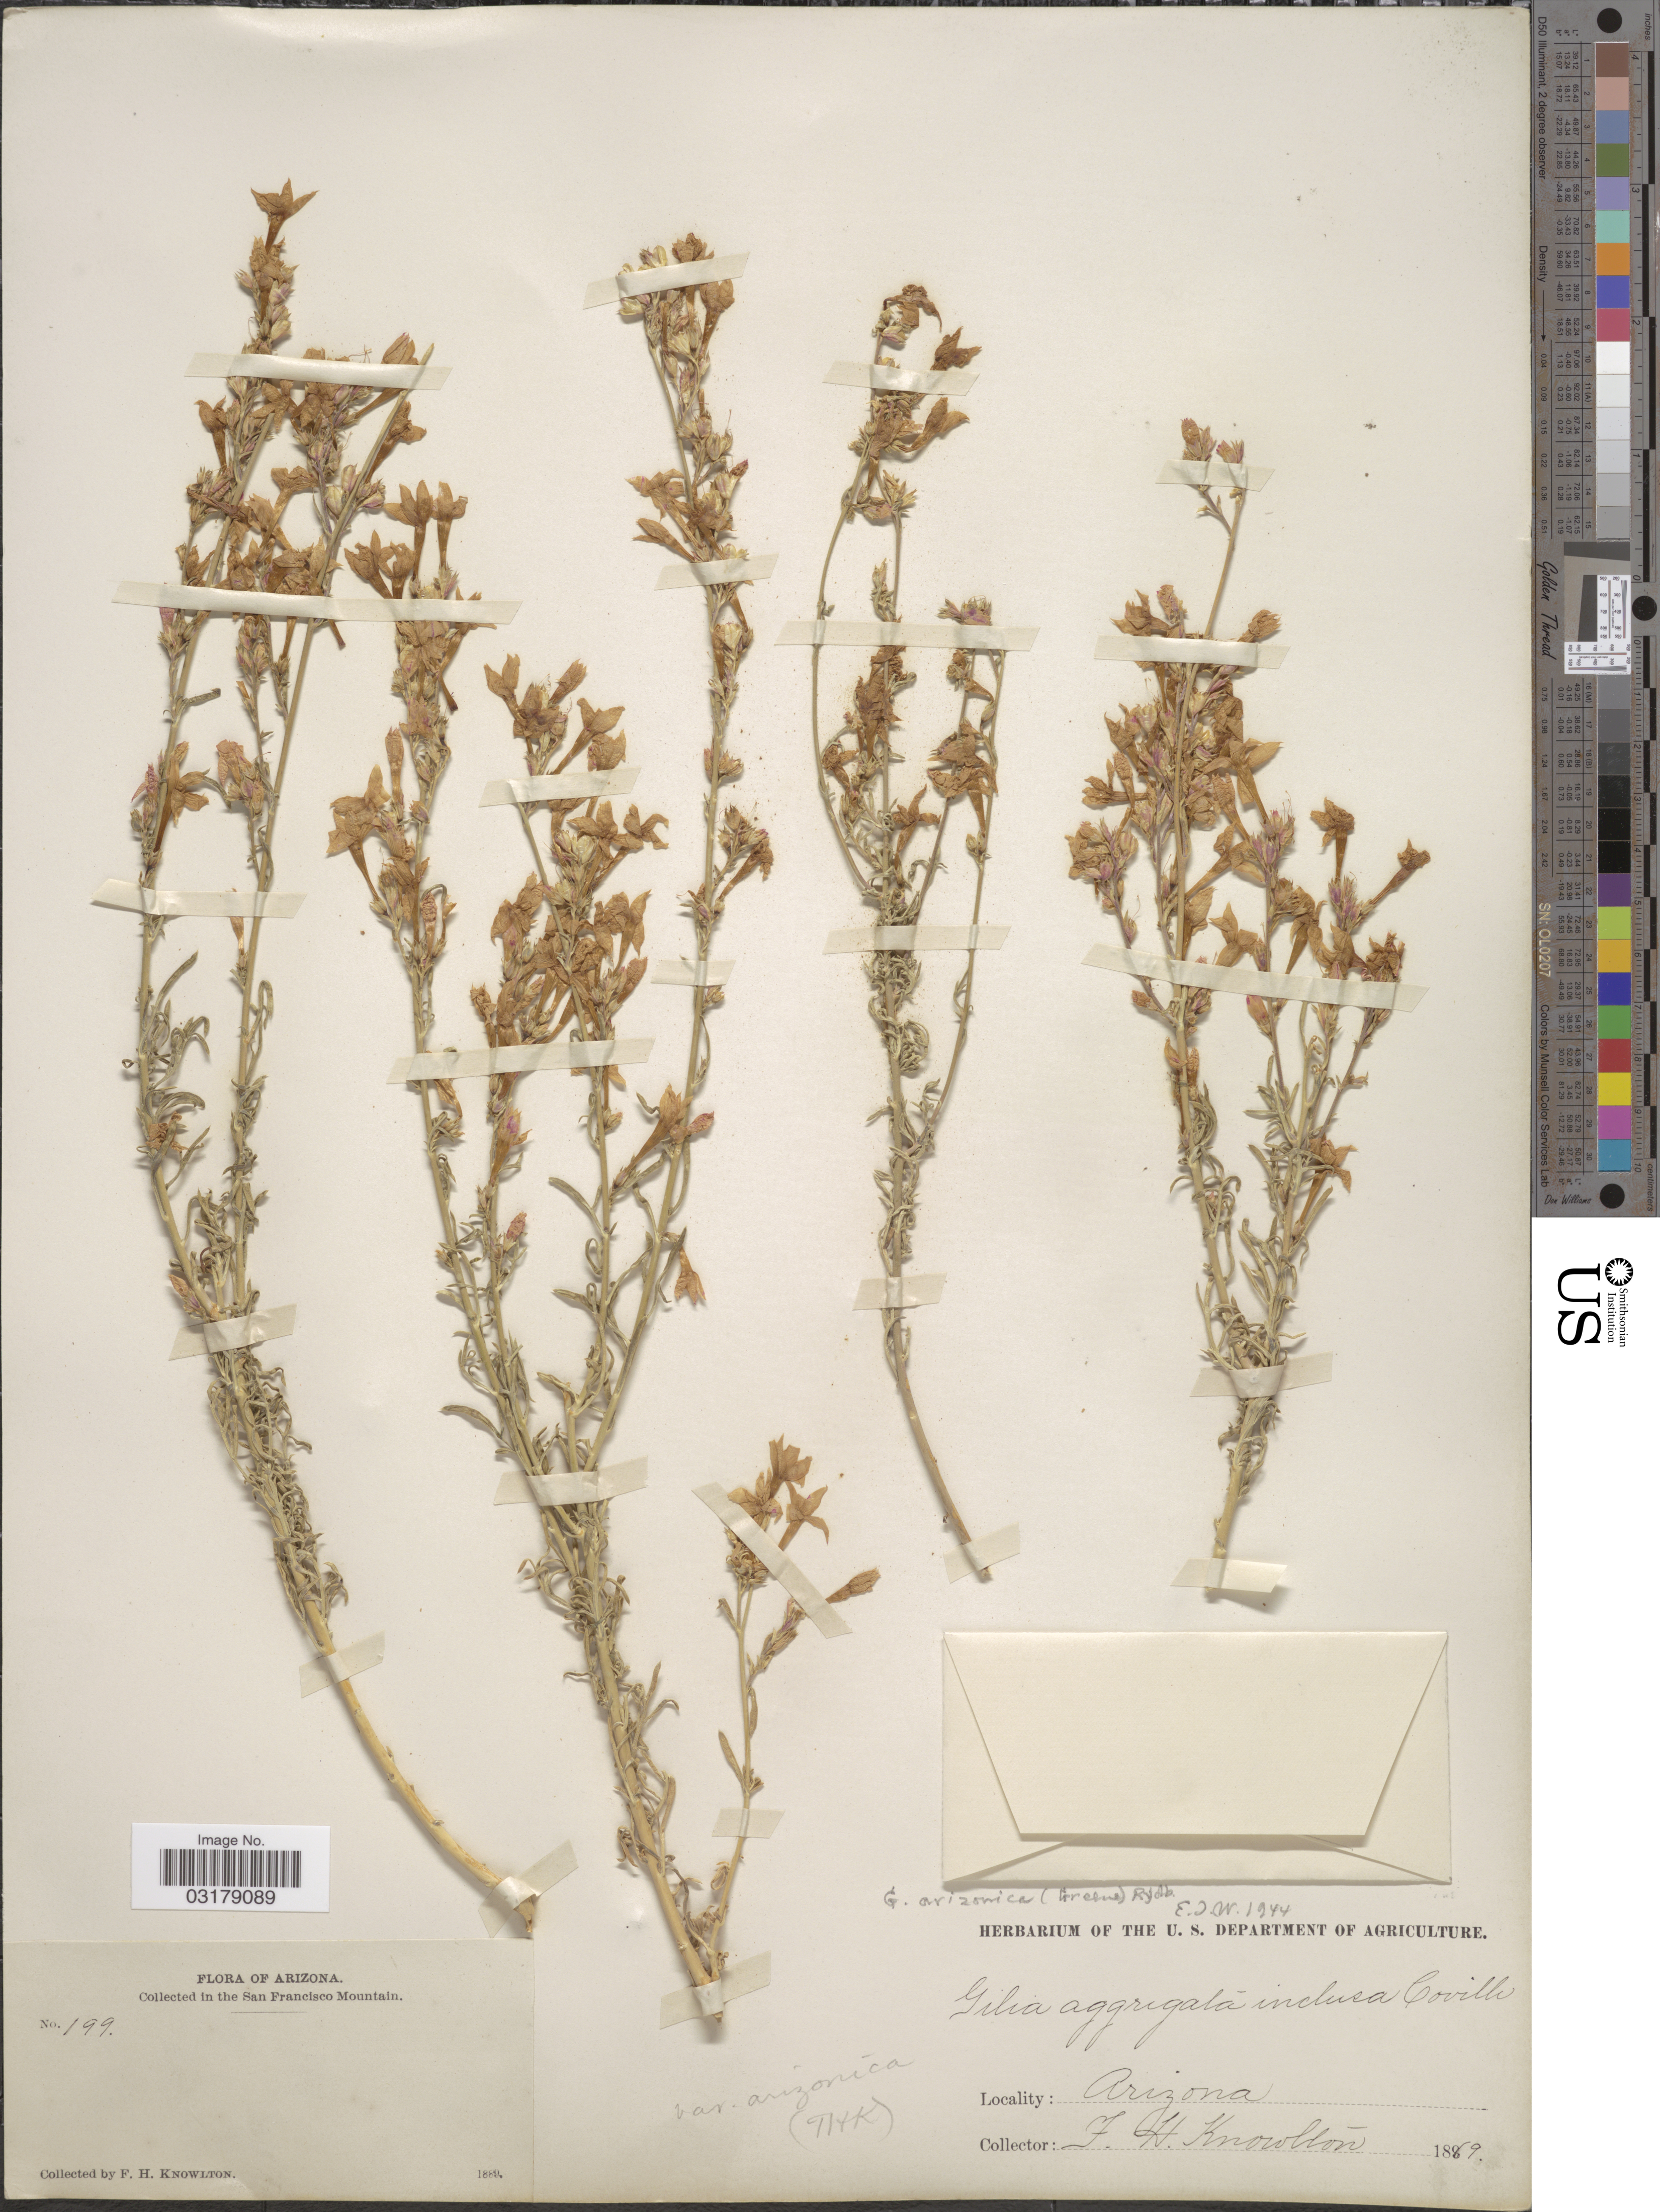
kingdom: Plantae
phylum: Tracheophyta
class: Magnoliopsida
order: Ericales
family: Polemoniaceae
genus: Ipomopsis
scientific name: Ipomopsis aggregata subsp. arizonica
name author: (Greene) V.E. Grant & A.D. Grant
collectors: F. H. Knowlton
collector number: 199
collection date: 1869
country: United States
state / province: Arizona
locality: In the San Francisco Mountain.